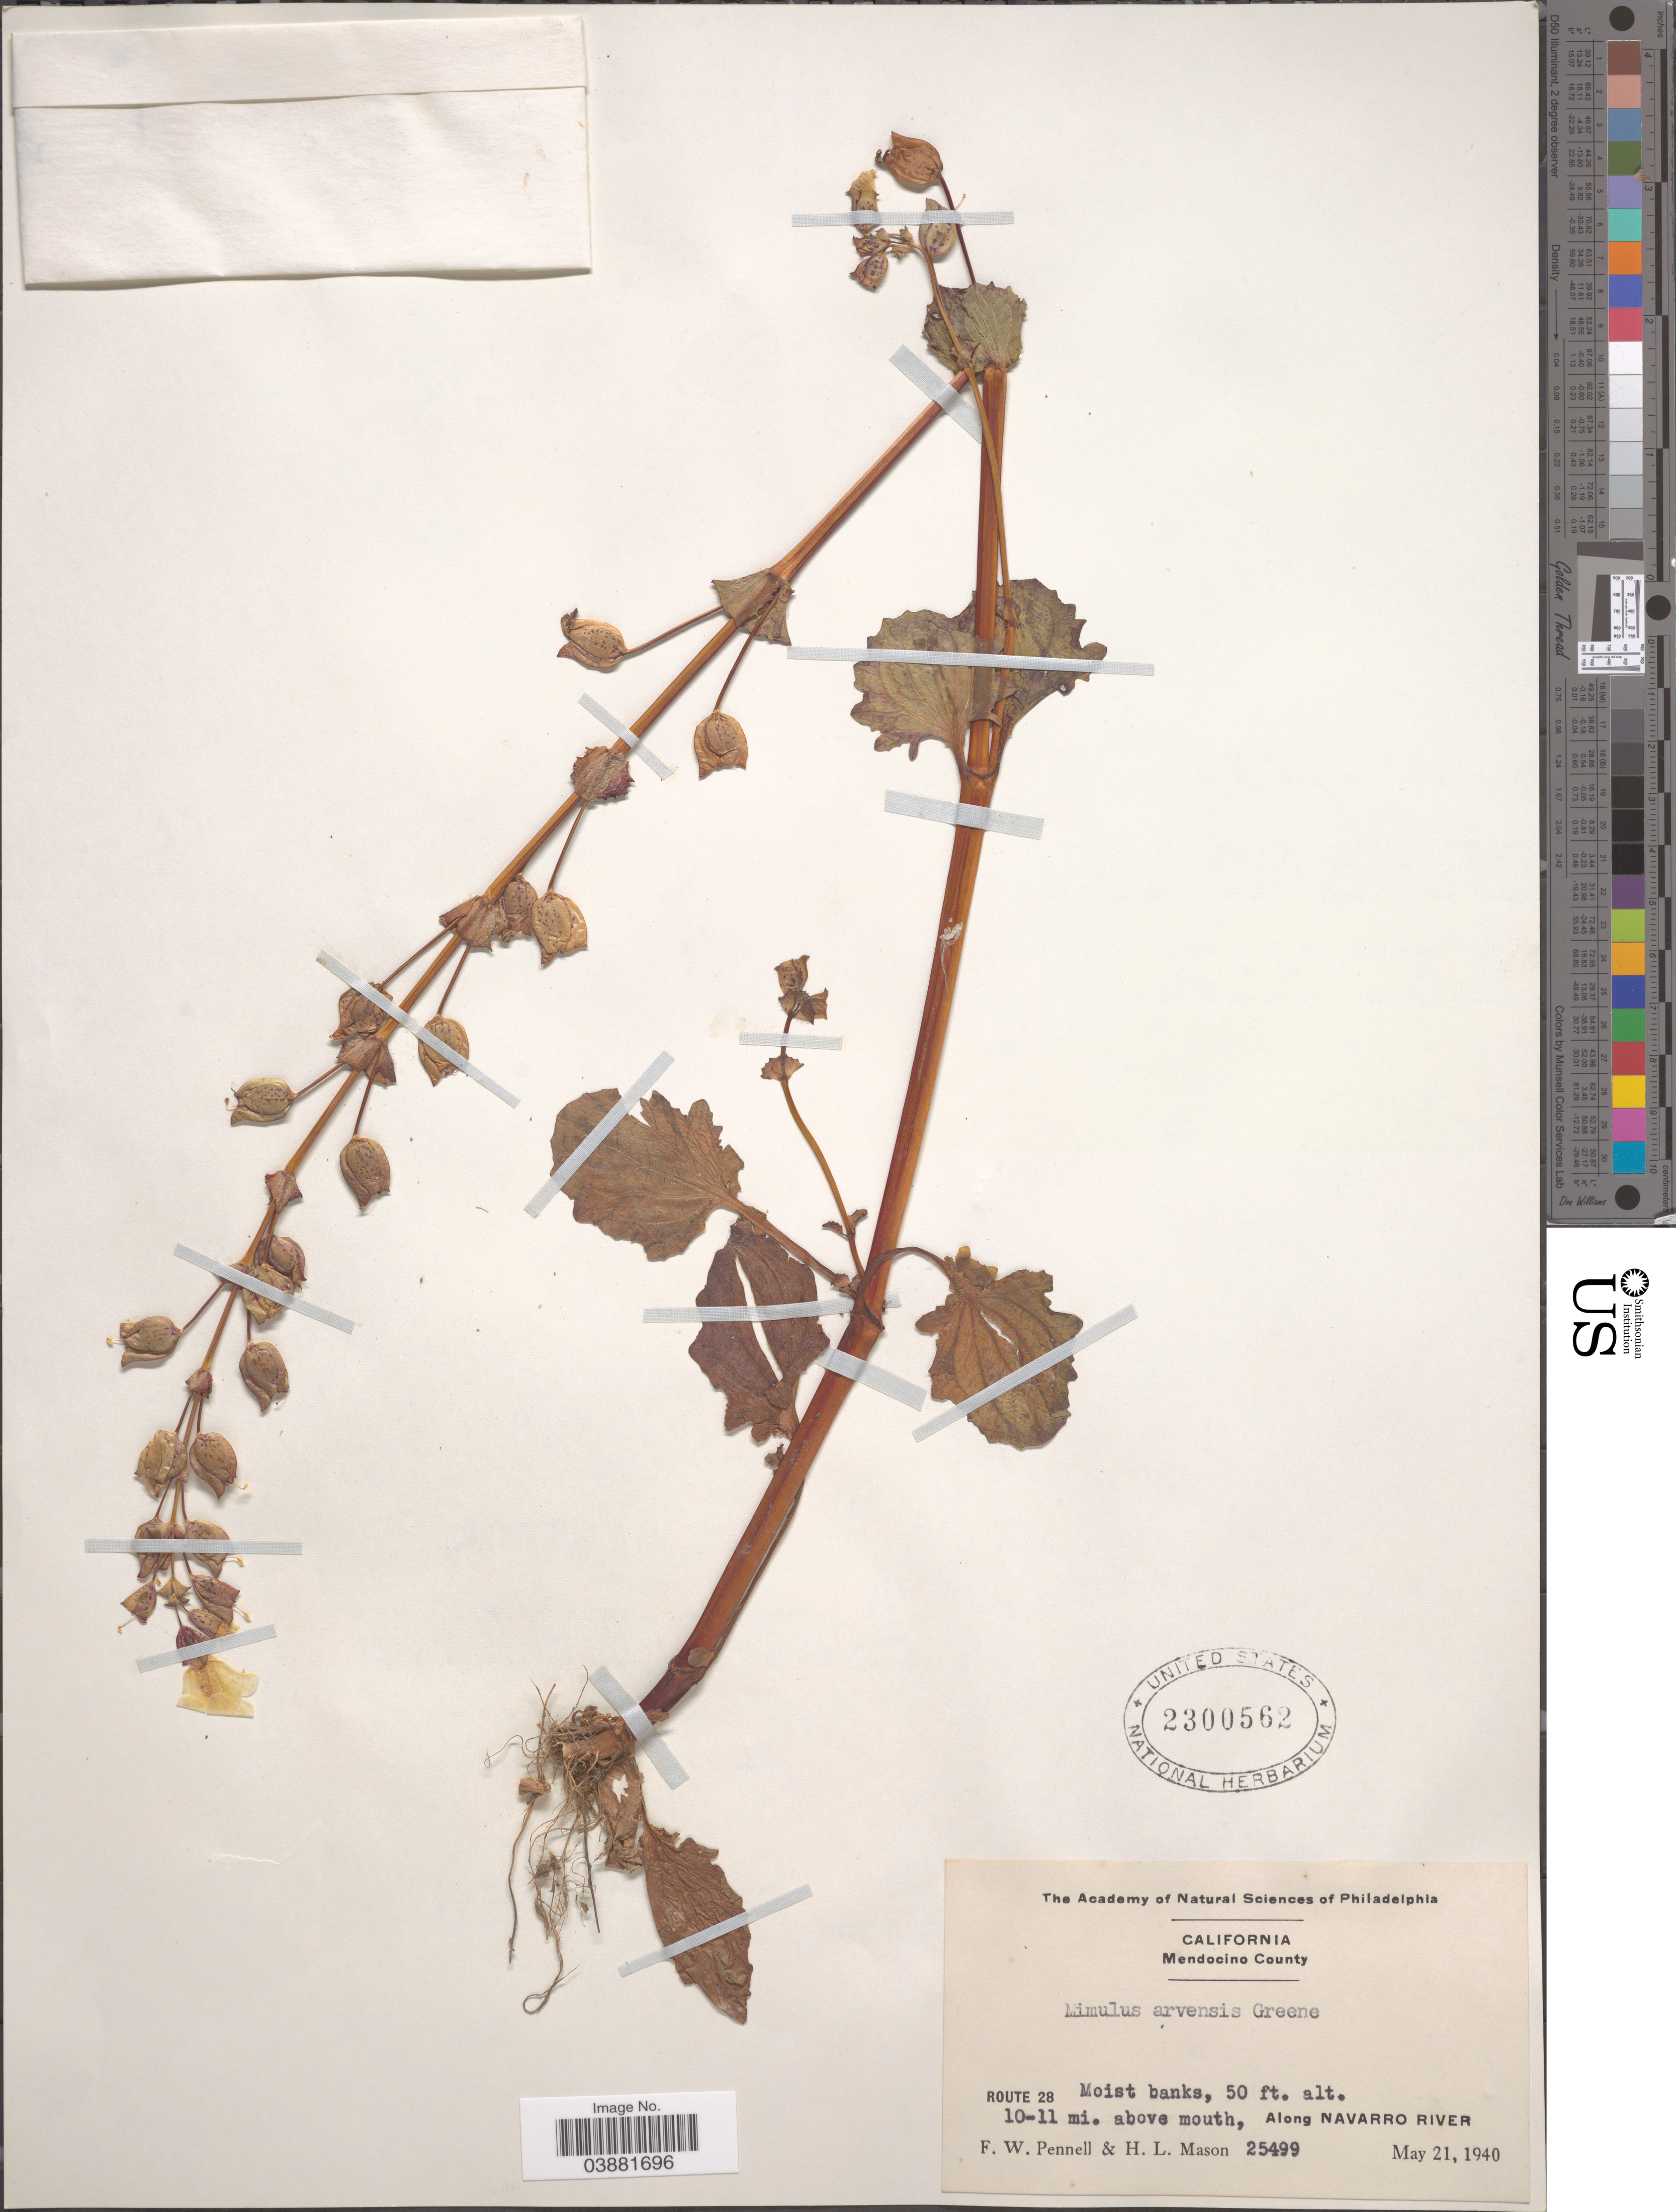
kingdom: Plantae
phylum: Tracheophyta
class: Magnoliopsida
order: Lamiales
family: Phrymaceae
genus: Mimulus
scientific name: Mimulus guttatus var. arvensis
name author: (Greene) A.L. Grant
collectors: F. W. Pennell & H. L. Mason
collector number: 25499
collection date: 1940-05-21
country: United States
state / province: California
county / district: Mendocino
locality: Mendocino County. Route 28. 10-11 mi. above mouth, along Navarro River.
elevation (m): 15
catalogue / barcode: US 2300562